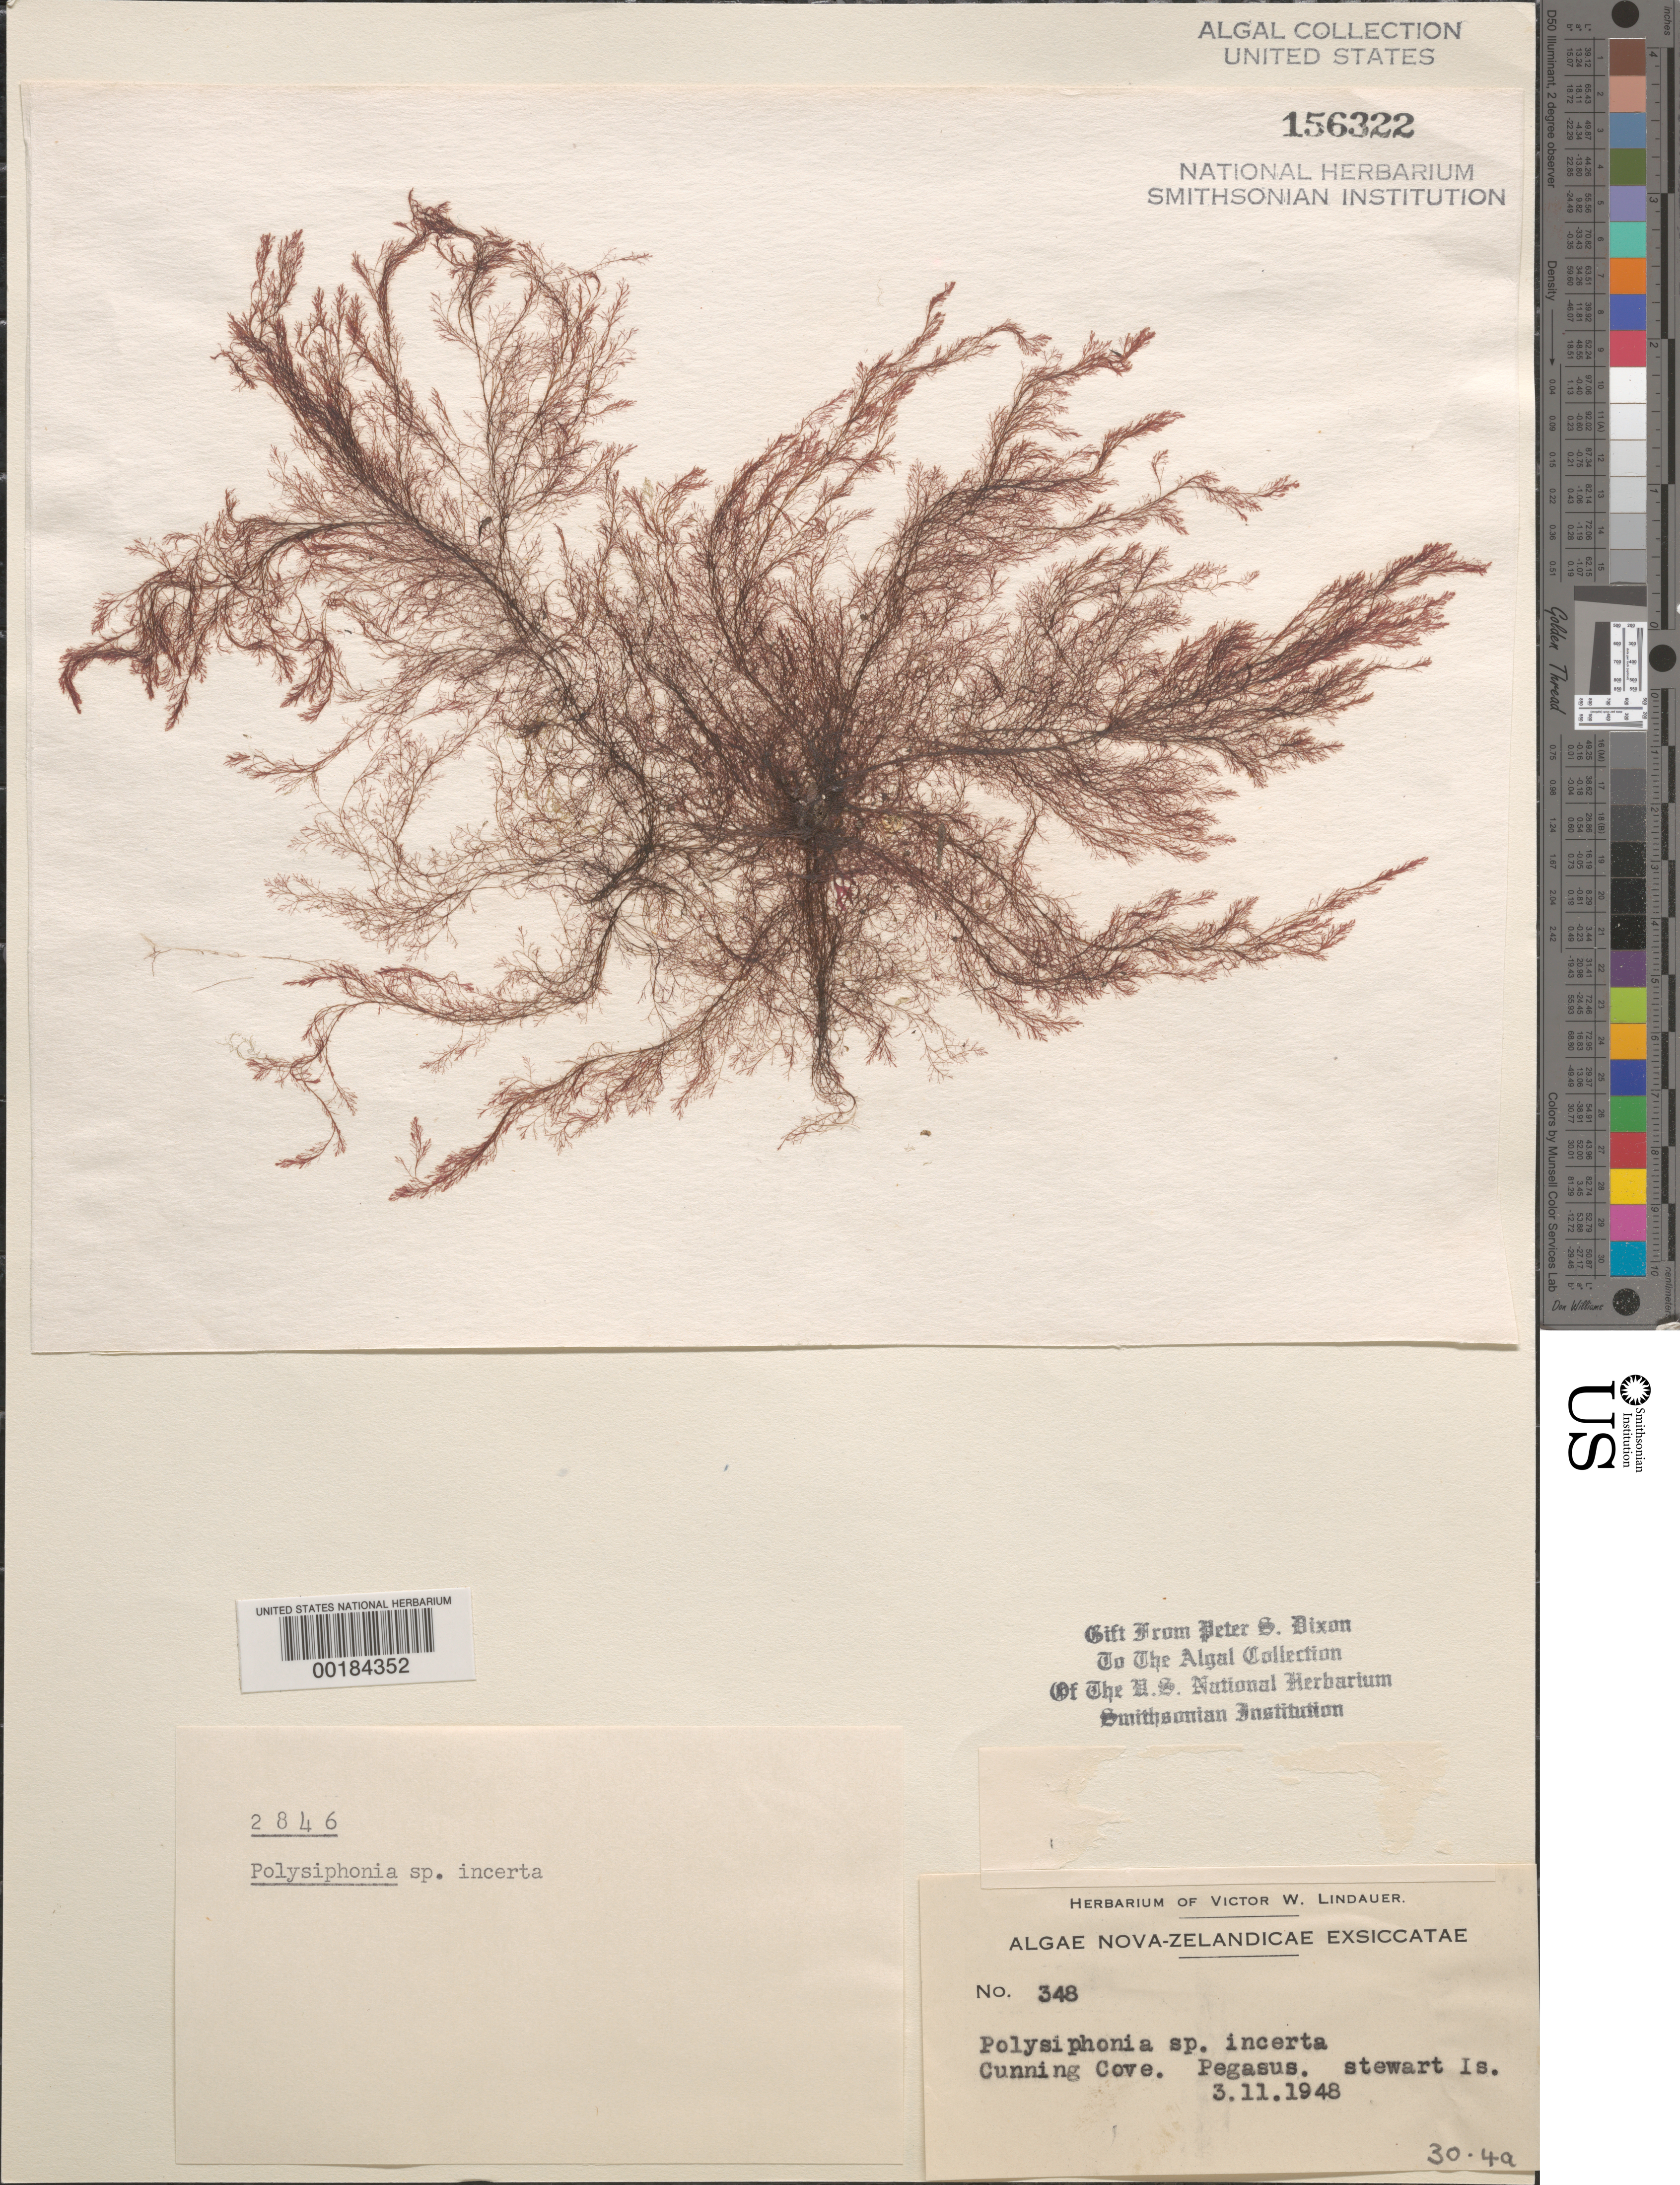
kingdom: Plantae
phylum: Rhodophyta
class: Florideophyceae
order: Ceramiales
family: Rhodomelaceae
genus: Polysiphonia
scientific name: Polysiphonia sp.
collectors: V. Lindauer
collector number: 348 & PSD 2846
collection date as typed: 03 Nov 1948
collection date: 1948-11-03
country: New Zealand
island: Stewart Island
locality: Cunning Cove, Pegasus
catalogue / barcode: US 156322